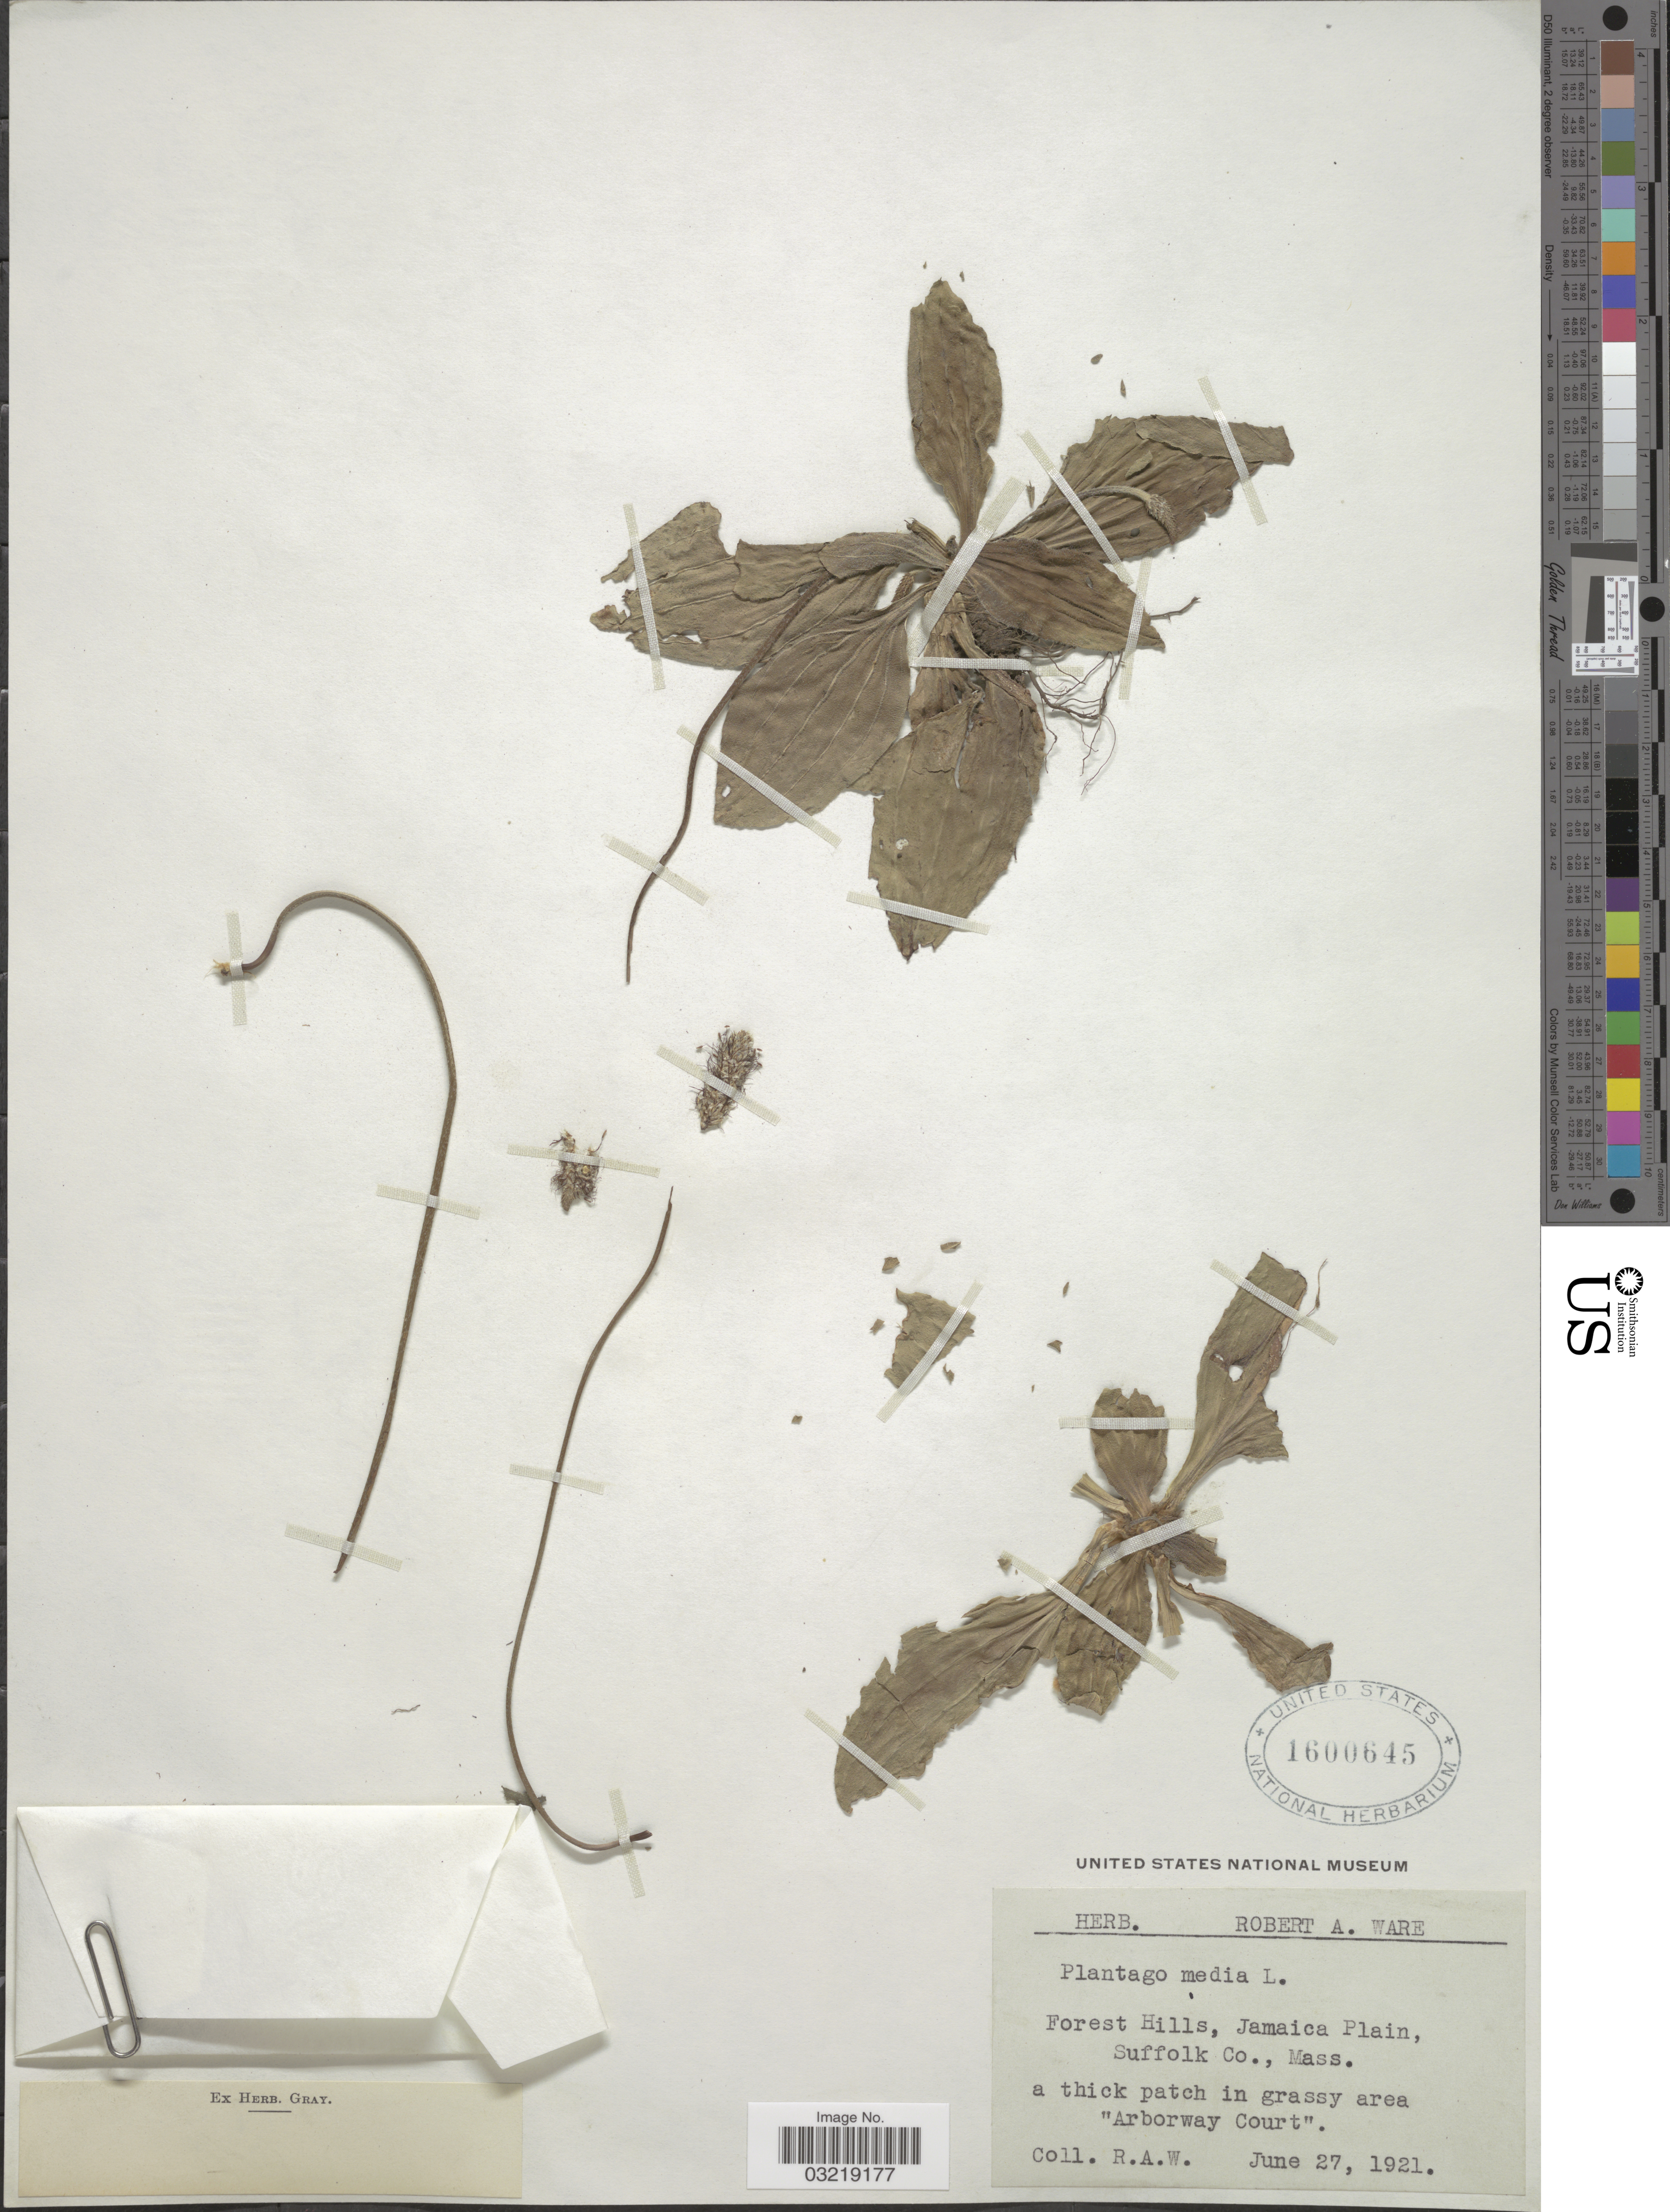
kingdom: Plantae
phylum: Tracheophyta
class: Magnoliopsida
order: Lamiales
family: Plantaginaceae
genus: Plantago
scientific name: Plantago media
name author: L.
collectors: R. Ware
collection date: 1921-06-27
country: United States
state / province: Massachusetts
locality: Forest Hills, Jamaica Plain, Suffolk Co. A thick patch in grassy area "Arborway Court".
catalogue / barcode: US 1600645